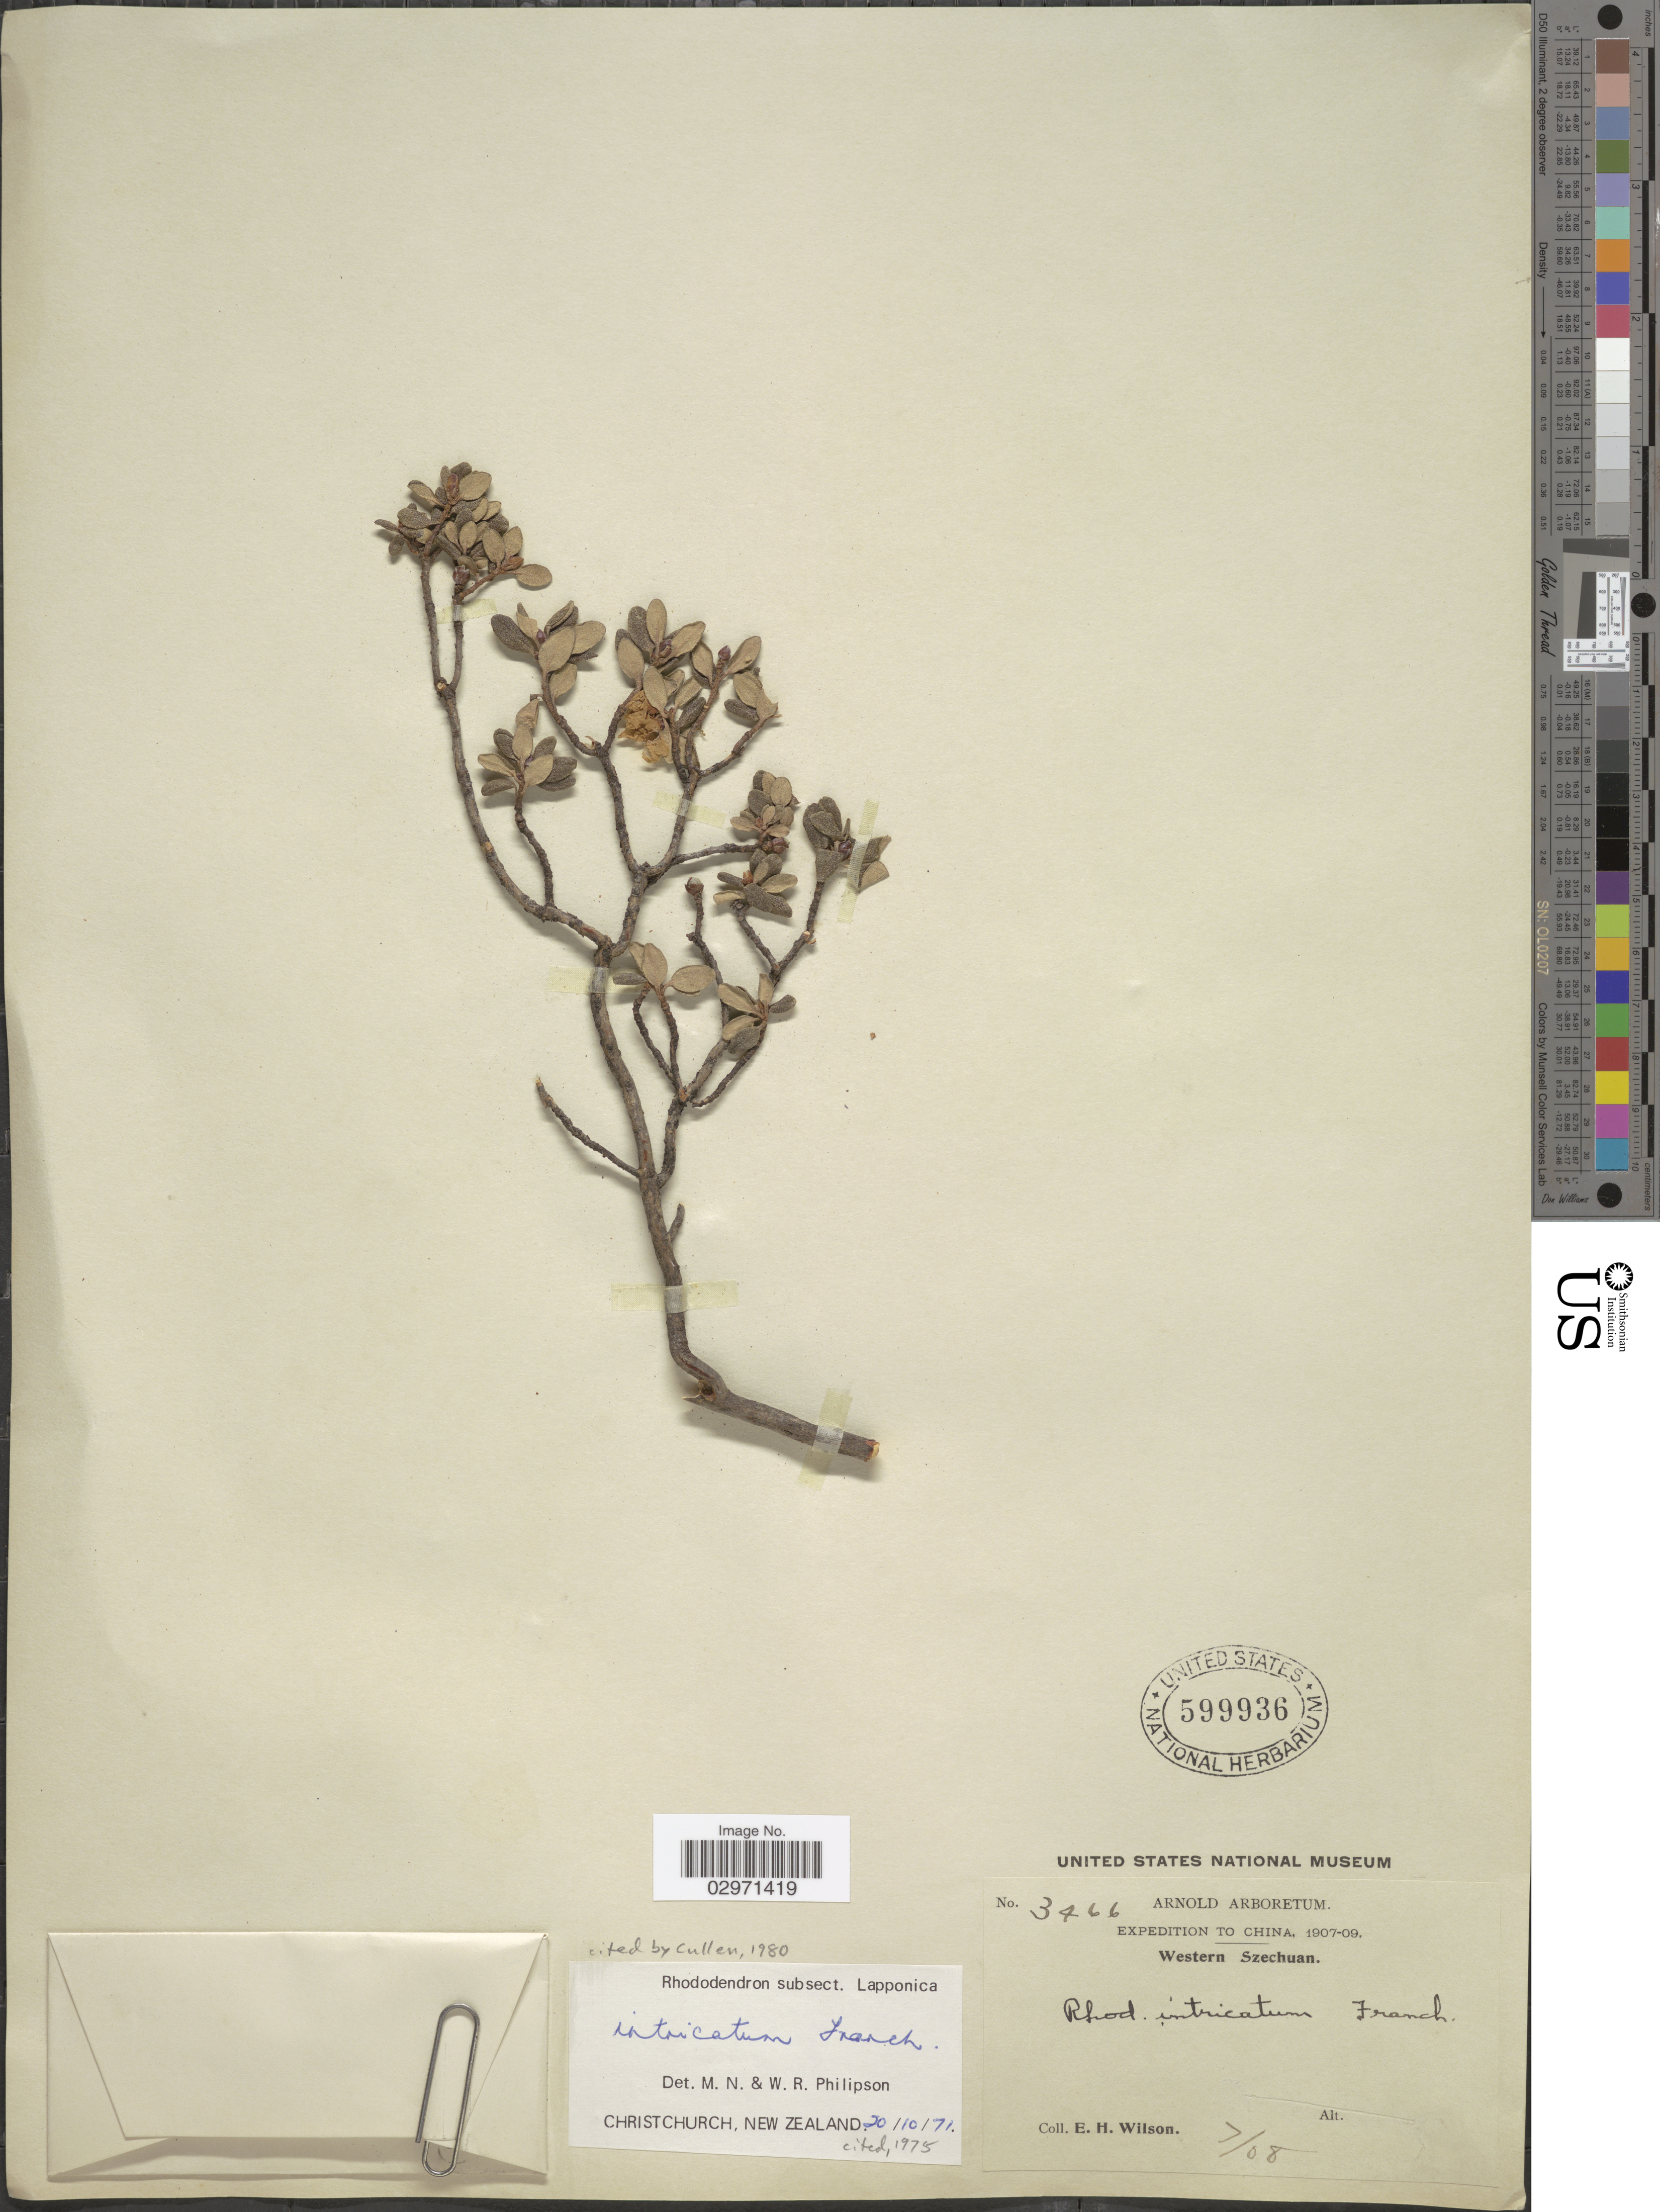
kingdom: Plantae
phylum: Tracheophyta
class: Magnoliopsida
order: Ericales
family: Ericaceae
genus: Rhododendron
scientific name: Rhododendron intricatum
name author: Franch.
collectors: E. Wilson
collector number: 3466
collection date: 1908-07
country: China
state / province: Sichuan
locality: Western Szechuan.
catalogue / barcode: US 599936